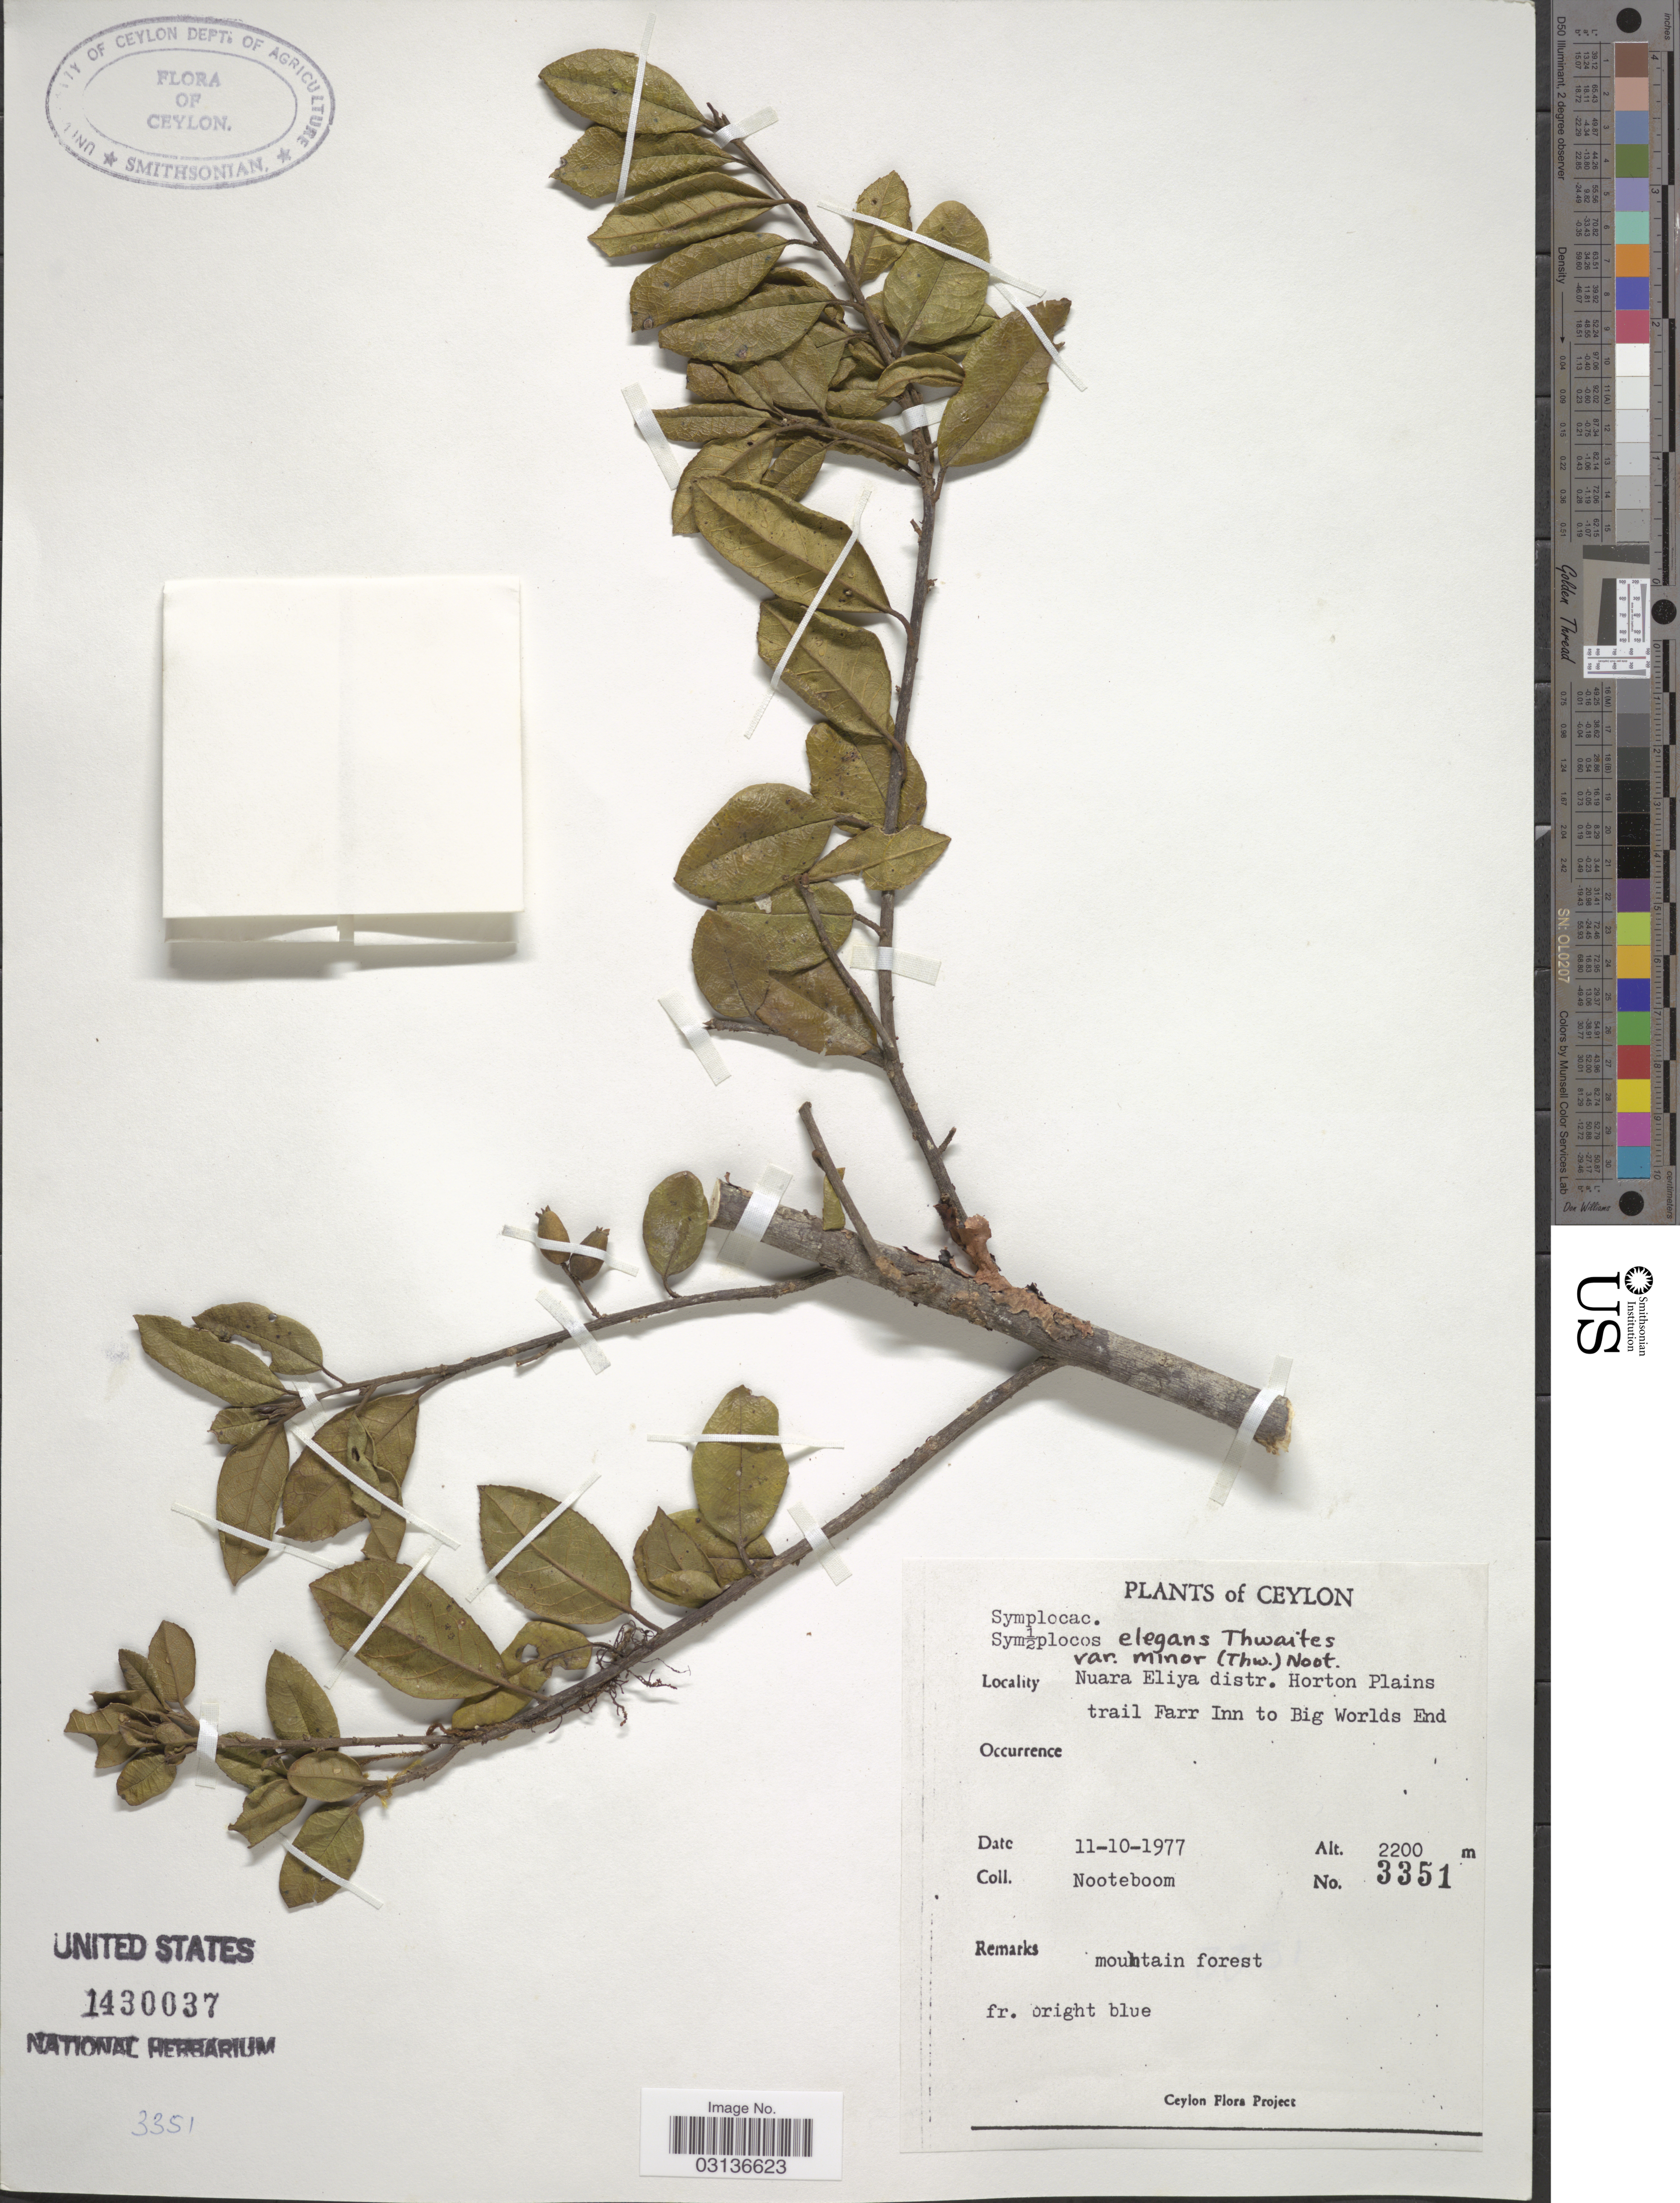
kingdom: Plantae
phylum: Tracheophyta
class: Magnoliopsida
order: Ericales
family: Symplocaceae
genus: Symplocos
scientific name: Symplocos elegans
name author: Thwaites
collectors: Nooteboom, --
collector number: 3351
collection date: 1977-10-11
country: Sri Lanka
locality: Ceylon. Nuara Eliya distr. Horton Plains trail Farr Inn to Big Worlds End.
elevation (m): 2200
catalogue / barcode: US 1430037